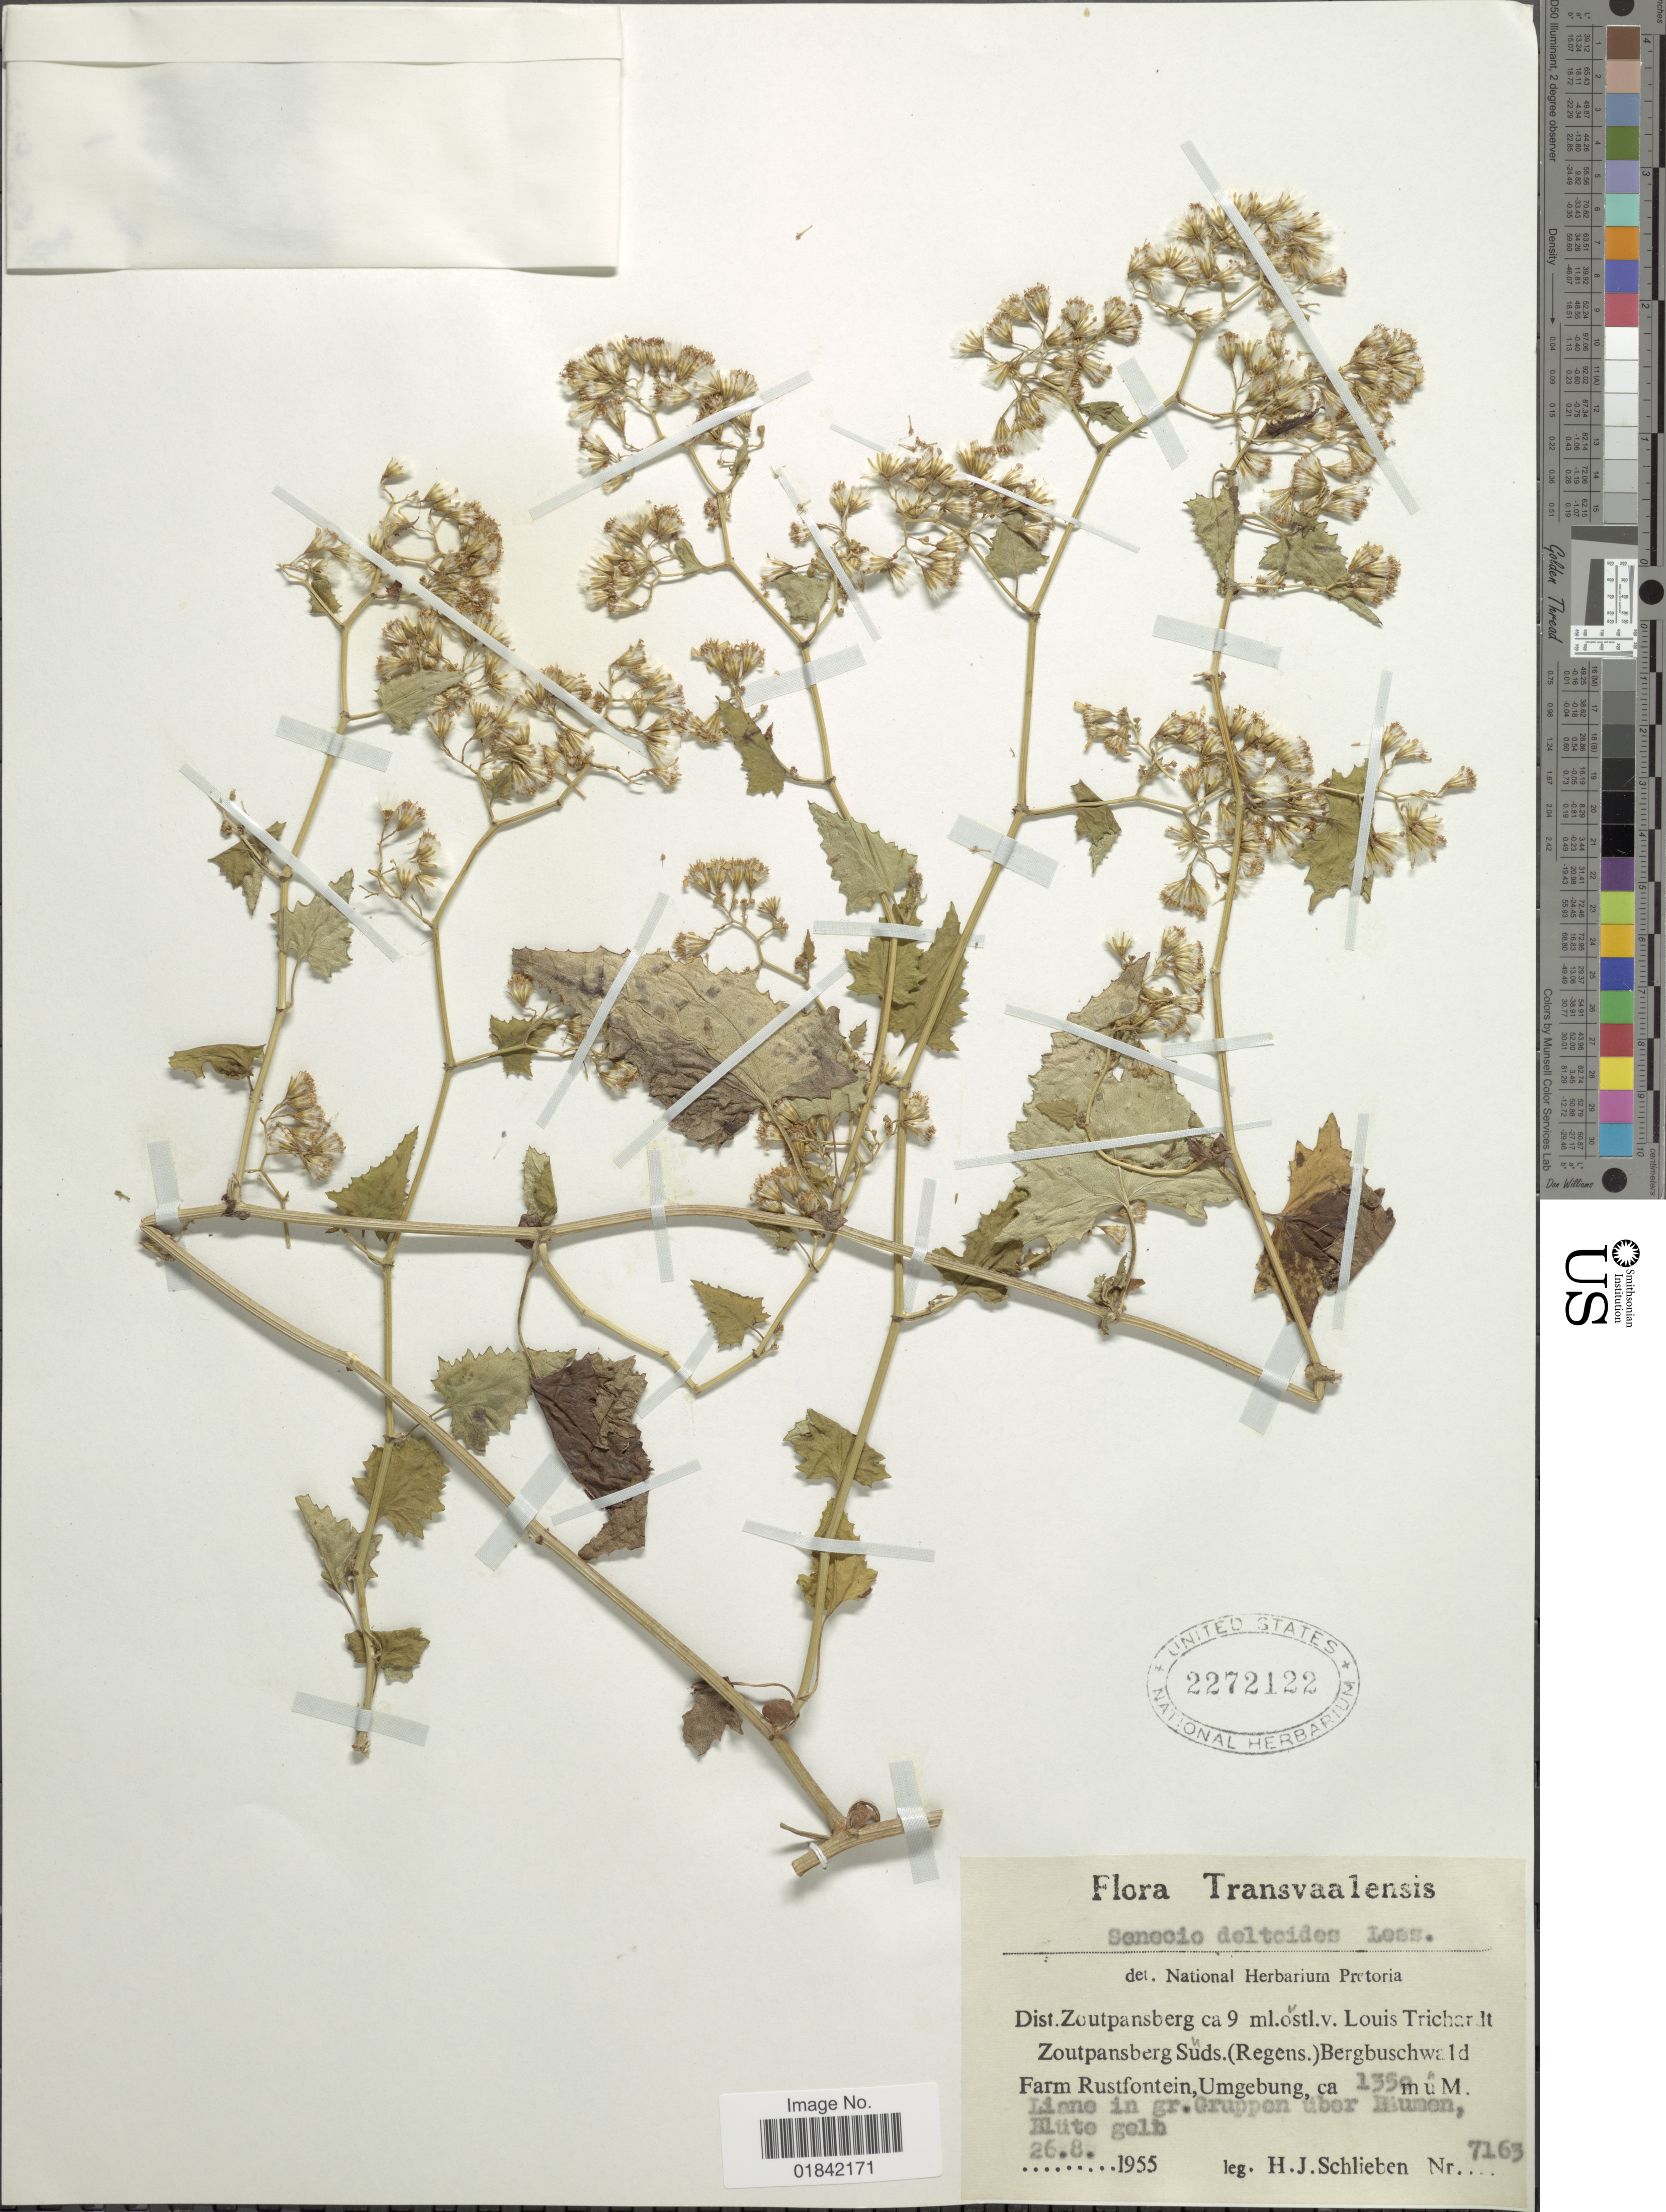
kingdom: Plantae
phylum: Tracheophyta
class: Magnoliopsida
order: Asterales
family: Asteraceae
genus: Senecio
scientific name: Senecio deltoideus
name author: Less.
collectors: H. J. Schlieben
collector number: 7163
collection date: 1955-08-26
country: South Africa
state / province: Limpopo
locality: Transvaalensis, Dist. Zoutpansberg ca 9 ml. ostl.v. Louis Trichardt, Zoutpansberg Suds,(Regens.), Bergbuschwald Farm Rustfontein, Umgebung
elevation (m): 1350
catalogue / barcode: US 2272122